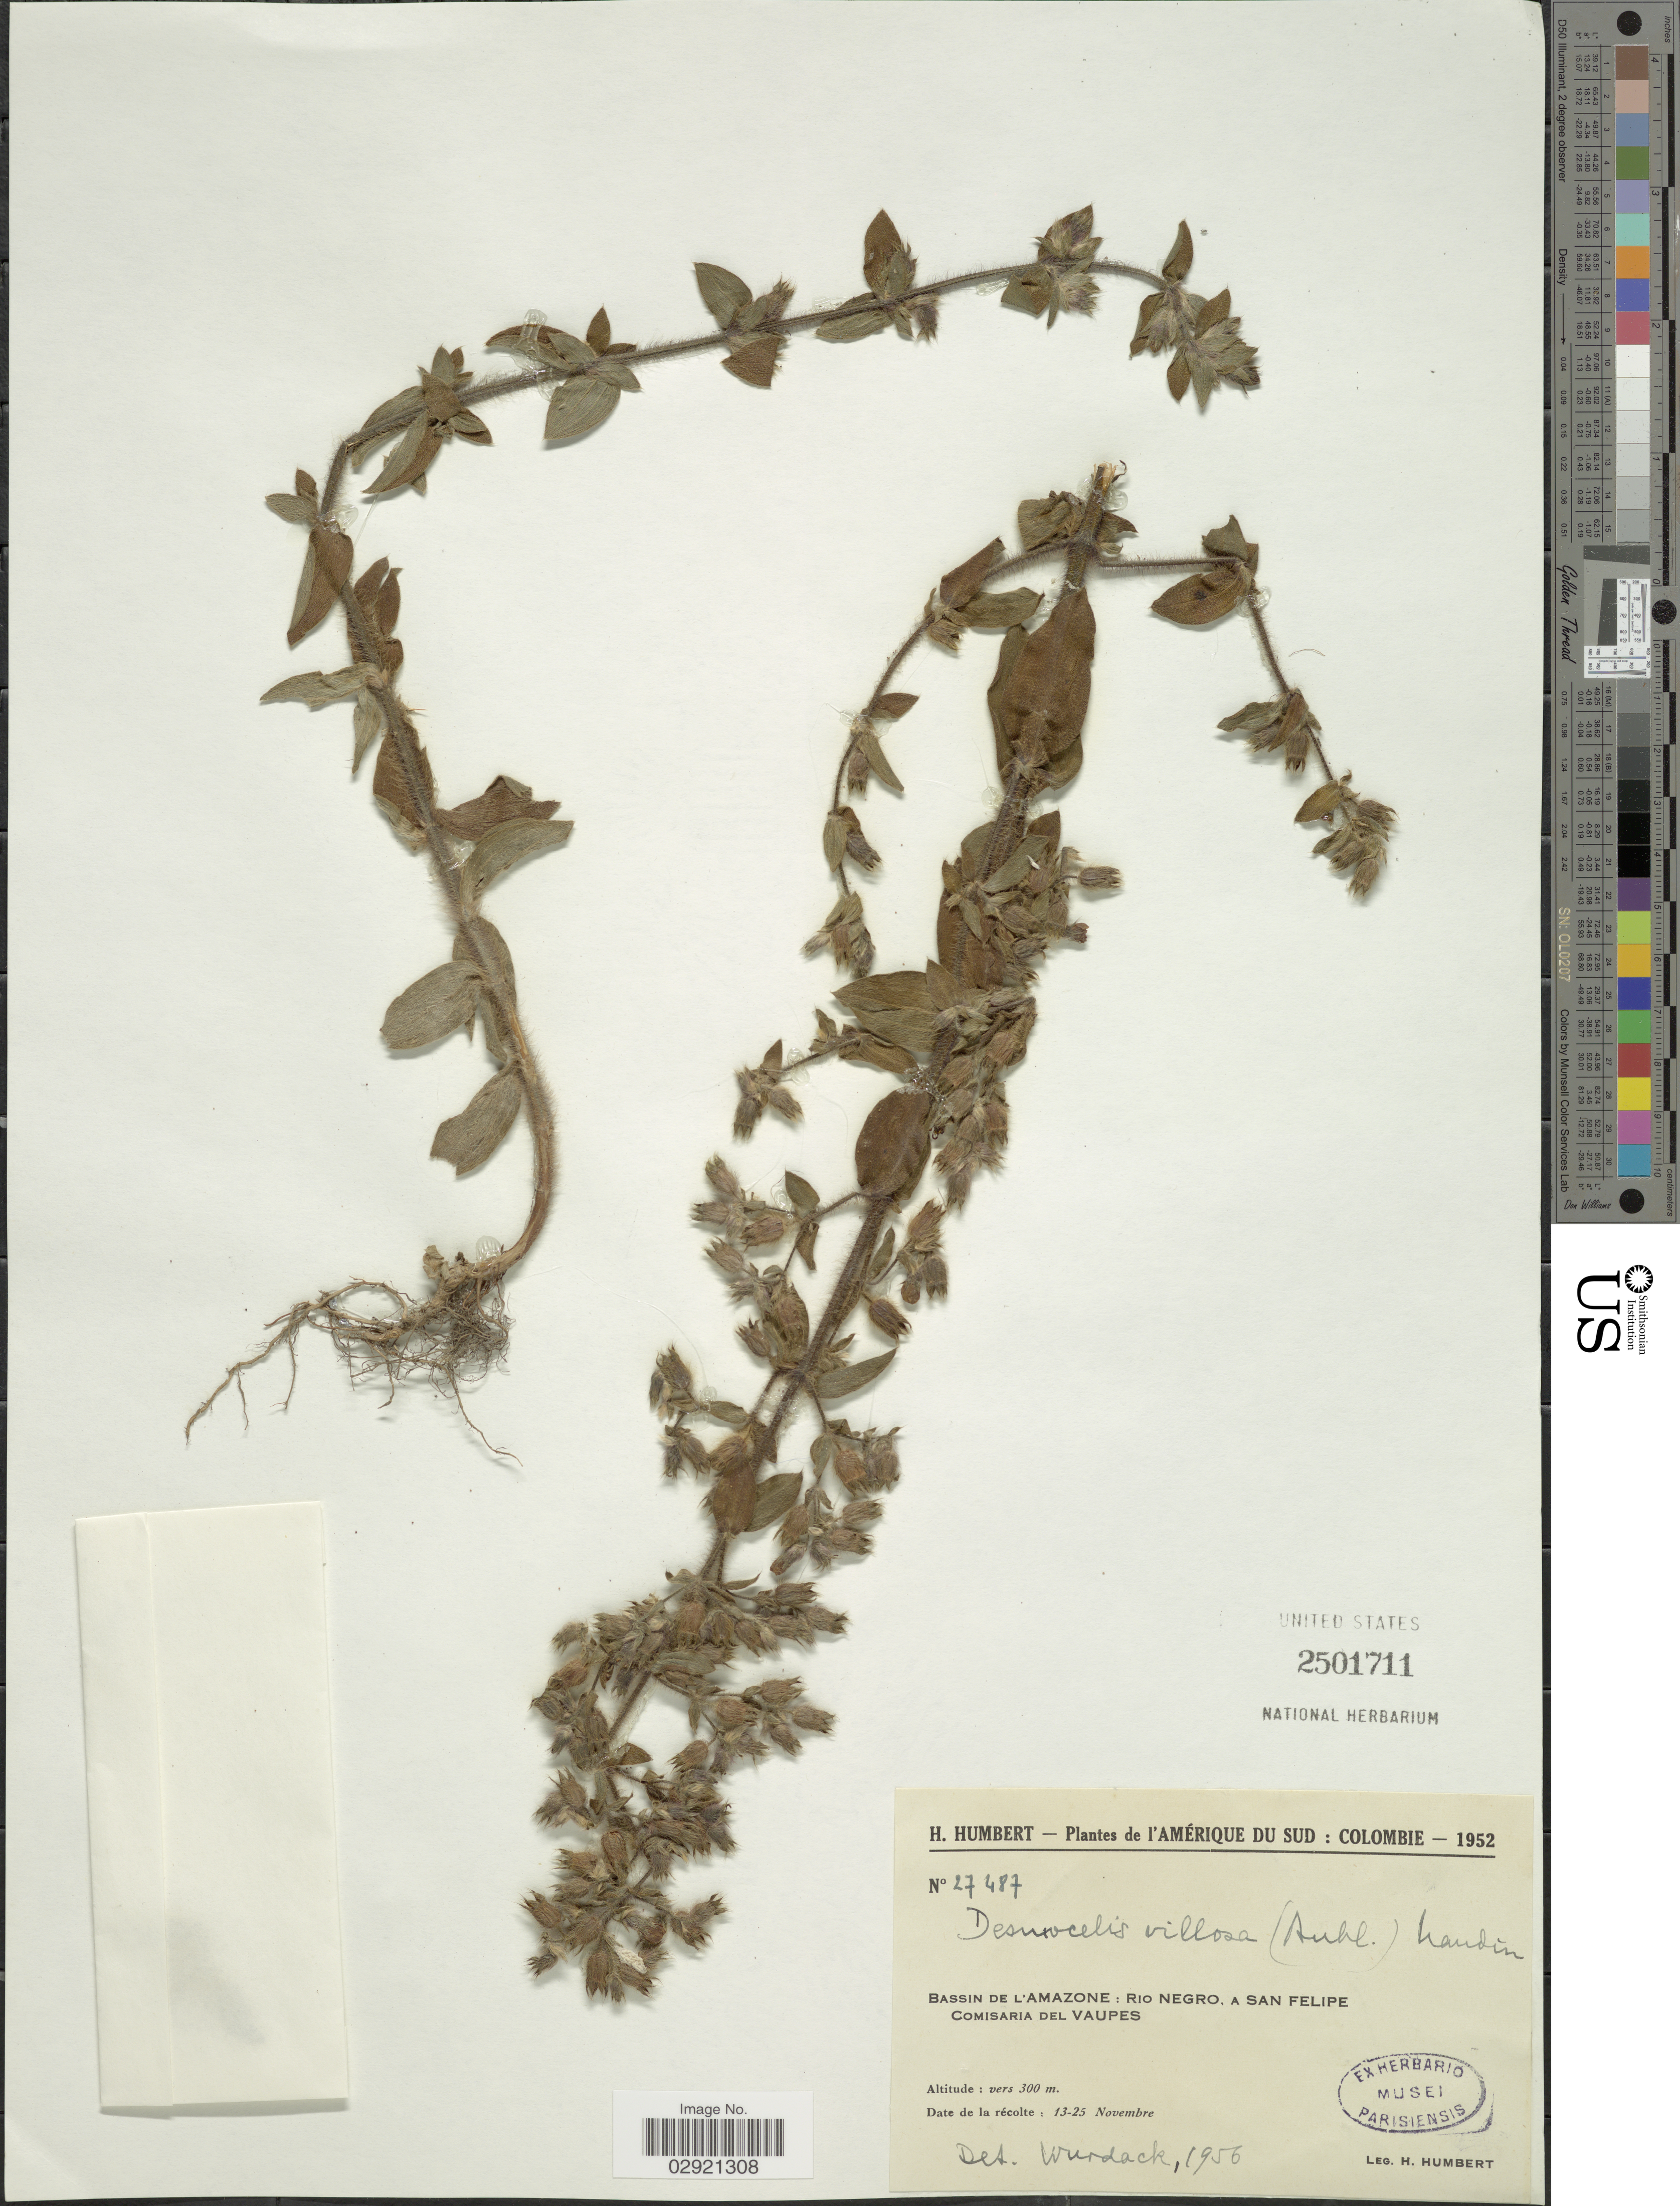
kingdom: Plantae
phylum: Tracheophyta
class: Magnoliopsida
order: Myrtales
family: Melastomataceae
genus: Desmoscelis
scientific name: Desmoscelis villosa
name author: (Aubl.) Naudin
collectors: H. Humbert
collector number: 27487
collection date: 1952-11-13/1952-11-25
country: Colombia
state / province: Vaupés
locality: Bassin de l'Amazone: Rio Negro, a San Felipe. Comisaria del Vaupes.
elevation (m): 300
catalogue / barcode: US 2501711